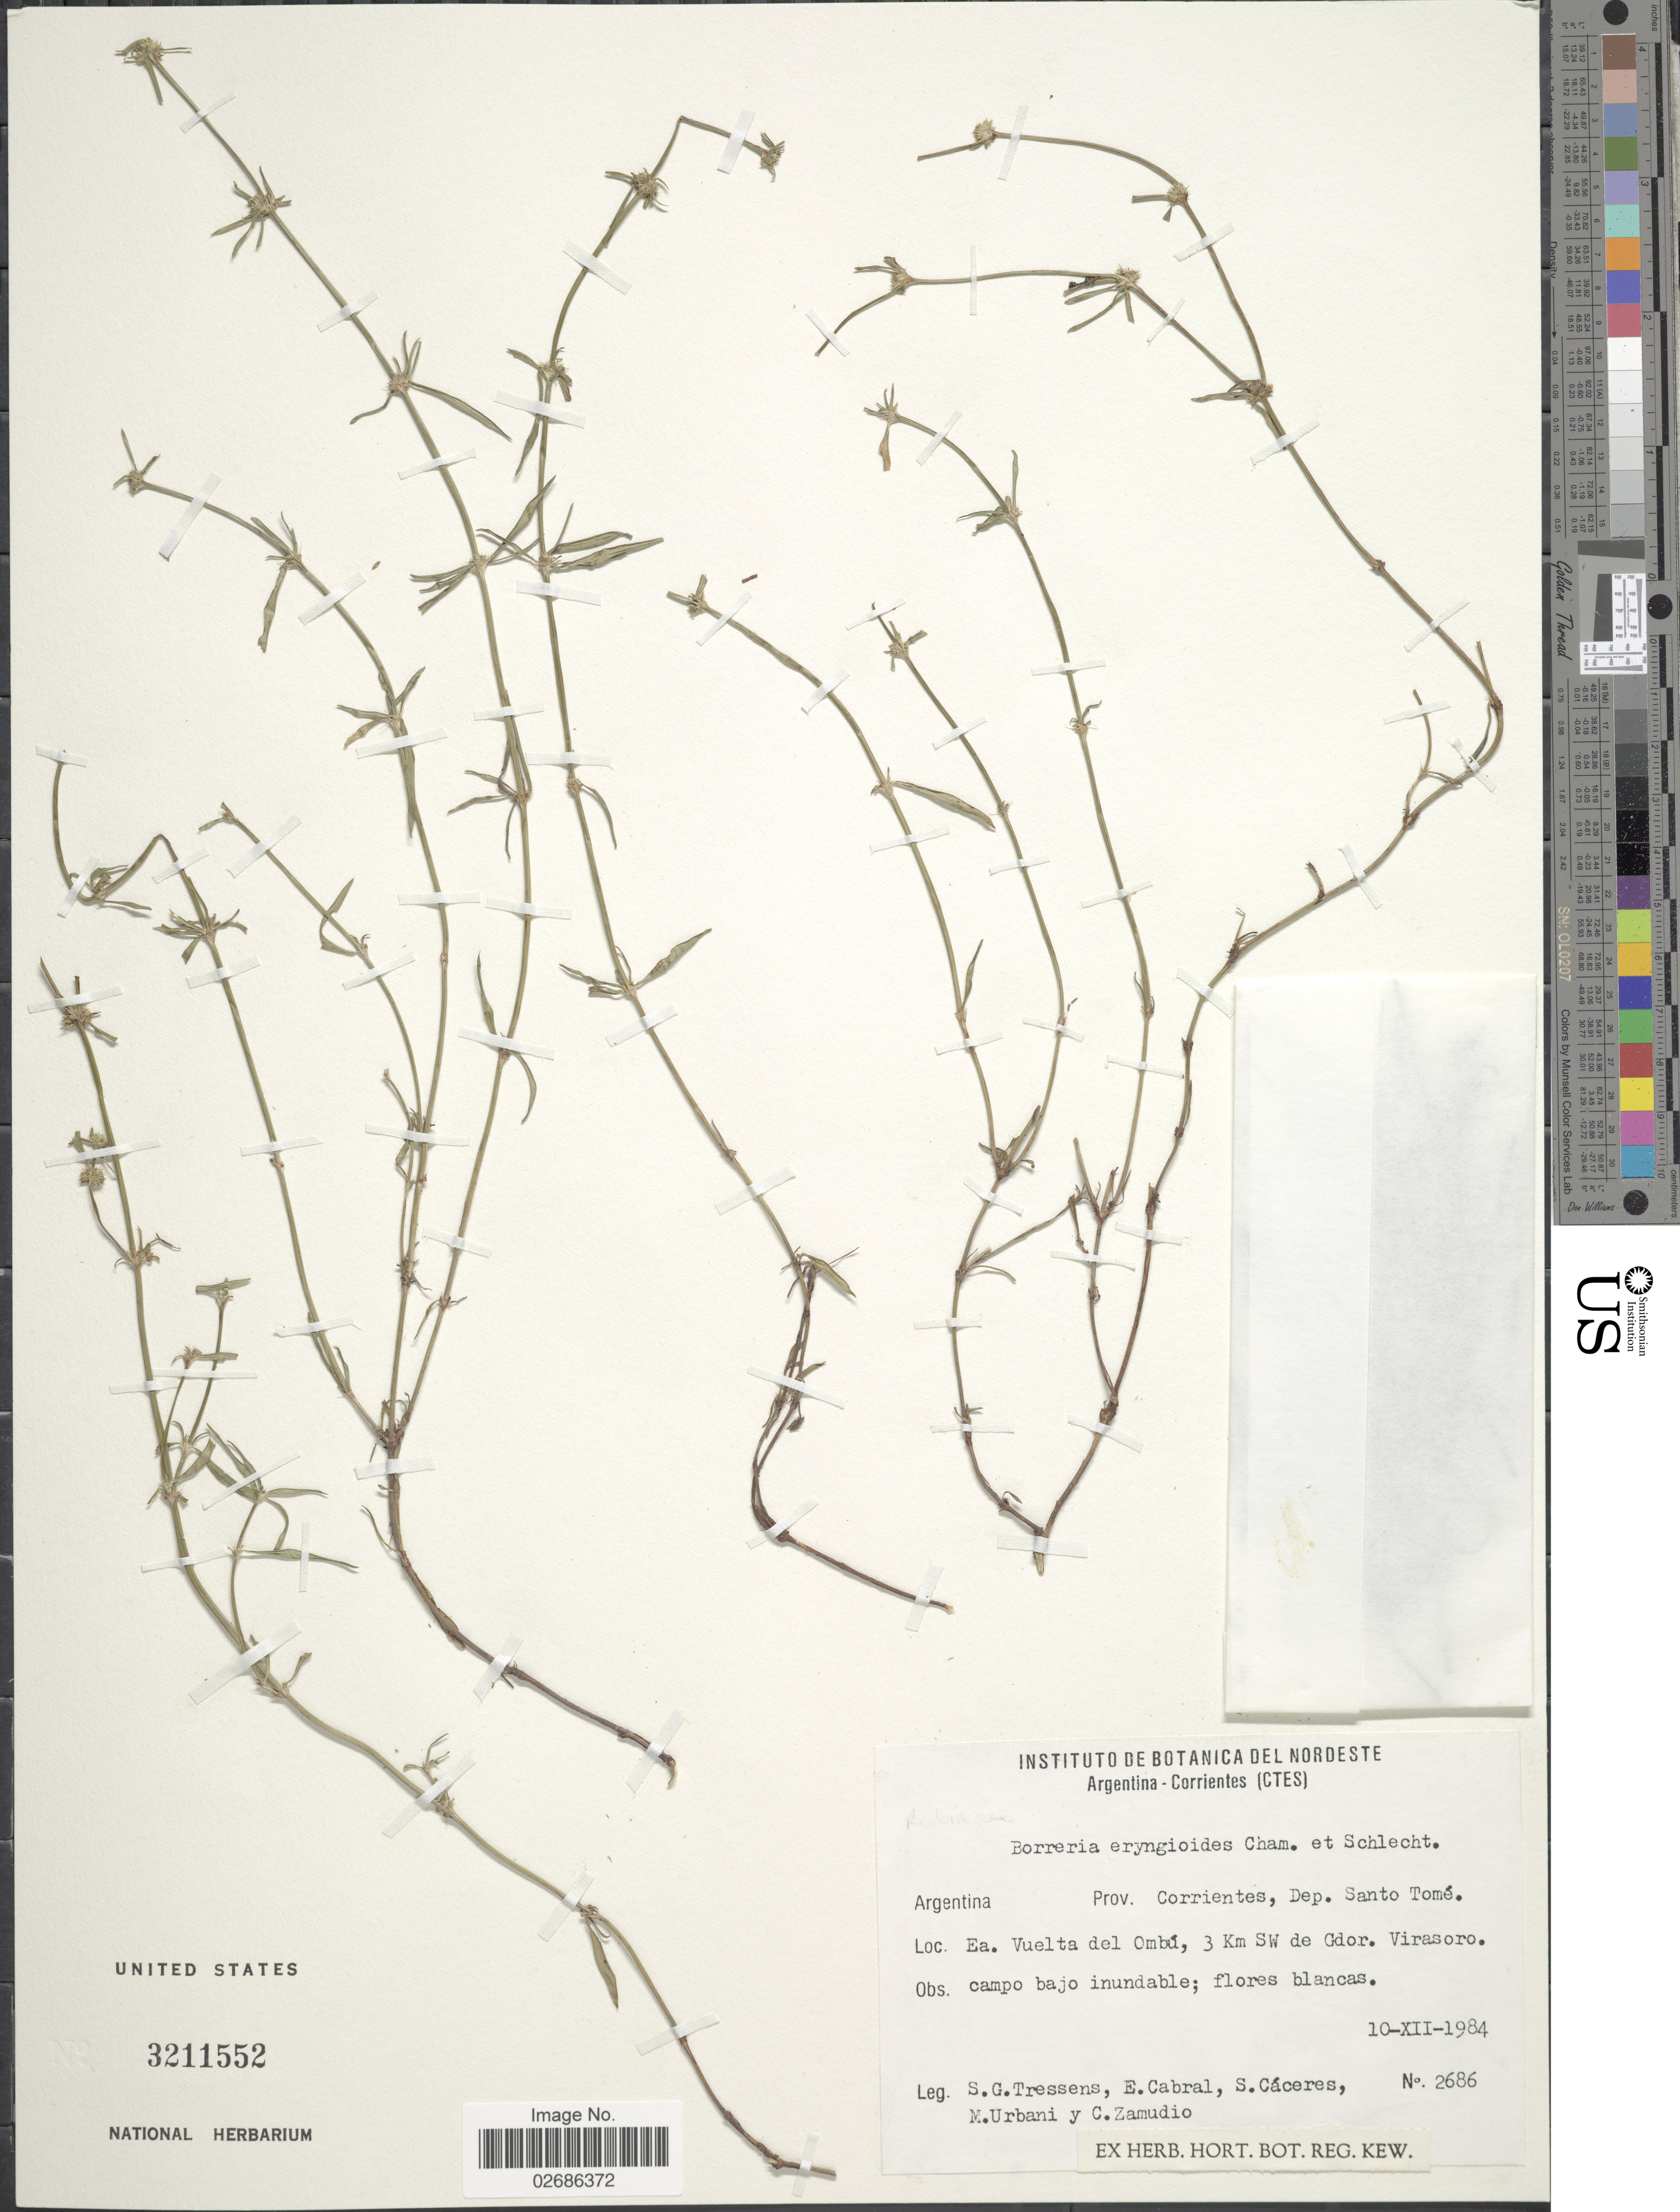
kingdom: Plantae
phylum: Tracheophyta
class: Magnoliopsida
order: Gentianales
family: Rubiaceae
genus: Borreria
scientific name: Borreria eryngioides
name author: Cham. & Schltdl.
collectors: S. Tressens, E. Cabral, S. Cáceres, M. Urbani & C. Zamudio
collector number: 2686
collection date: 1984-12-10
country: Argentina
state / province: Corrientes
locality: Prov. Corrientes, Dep. Santo Tome, Ea. Vuelta del Ombu, 3 km SW de Gdor. Virasoro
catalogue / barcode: US 3211552